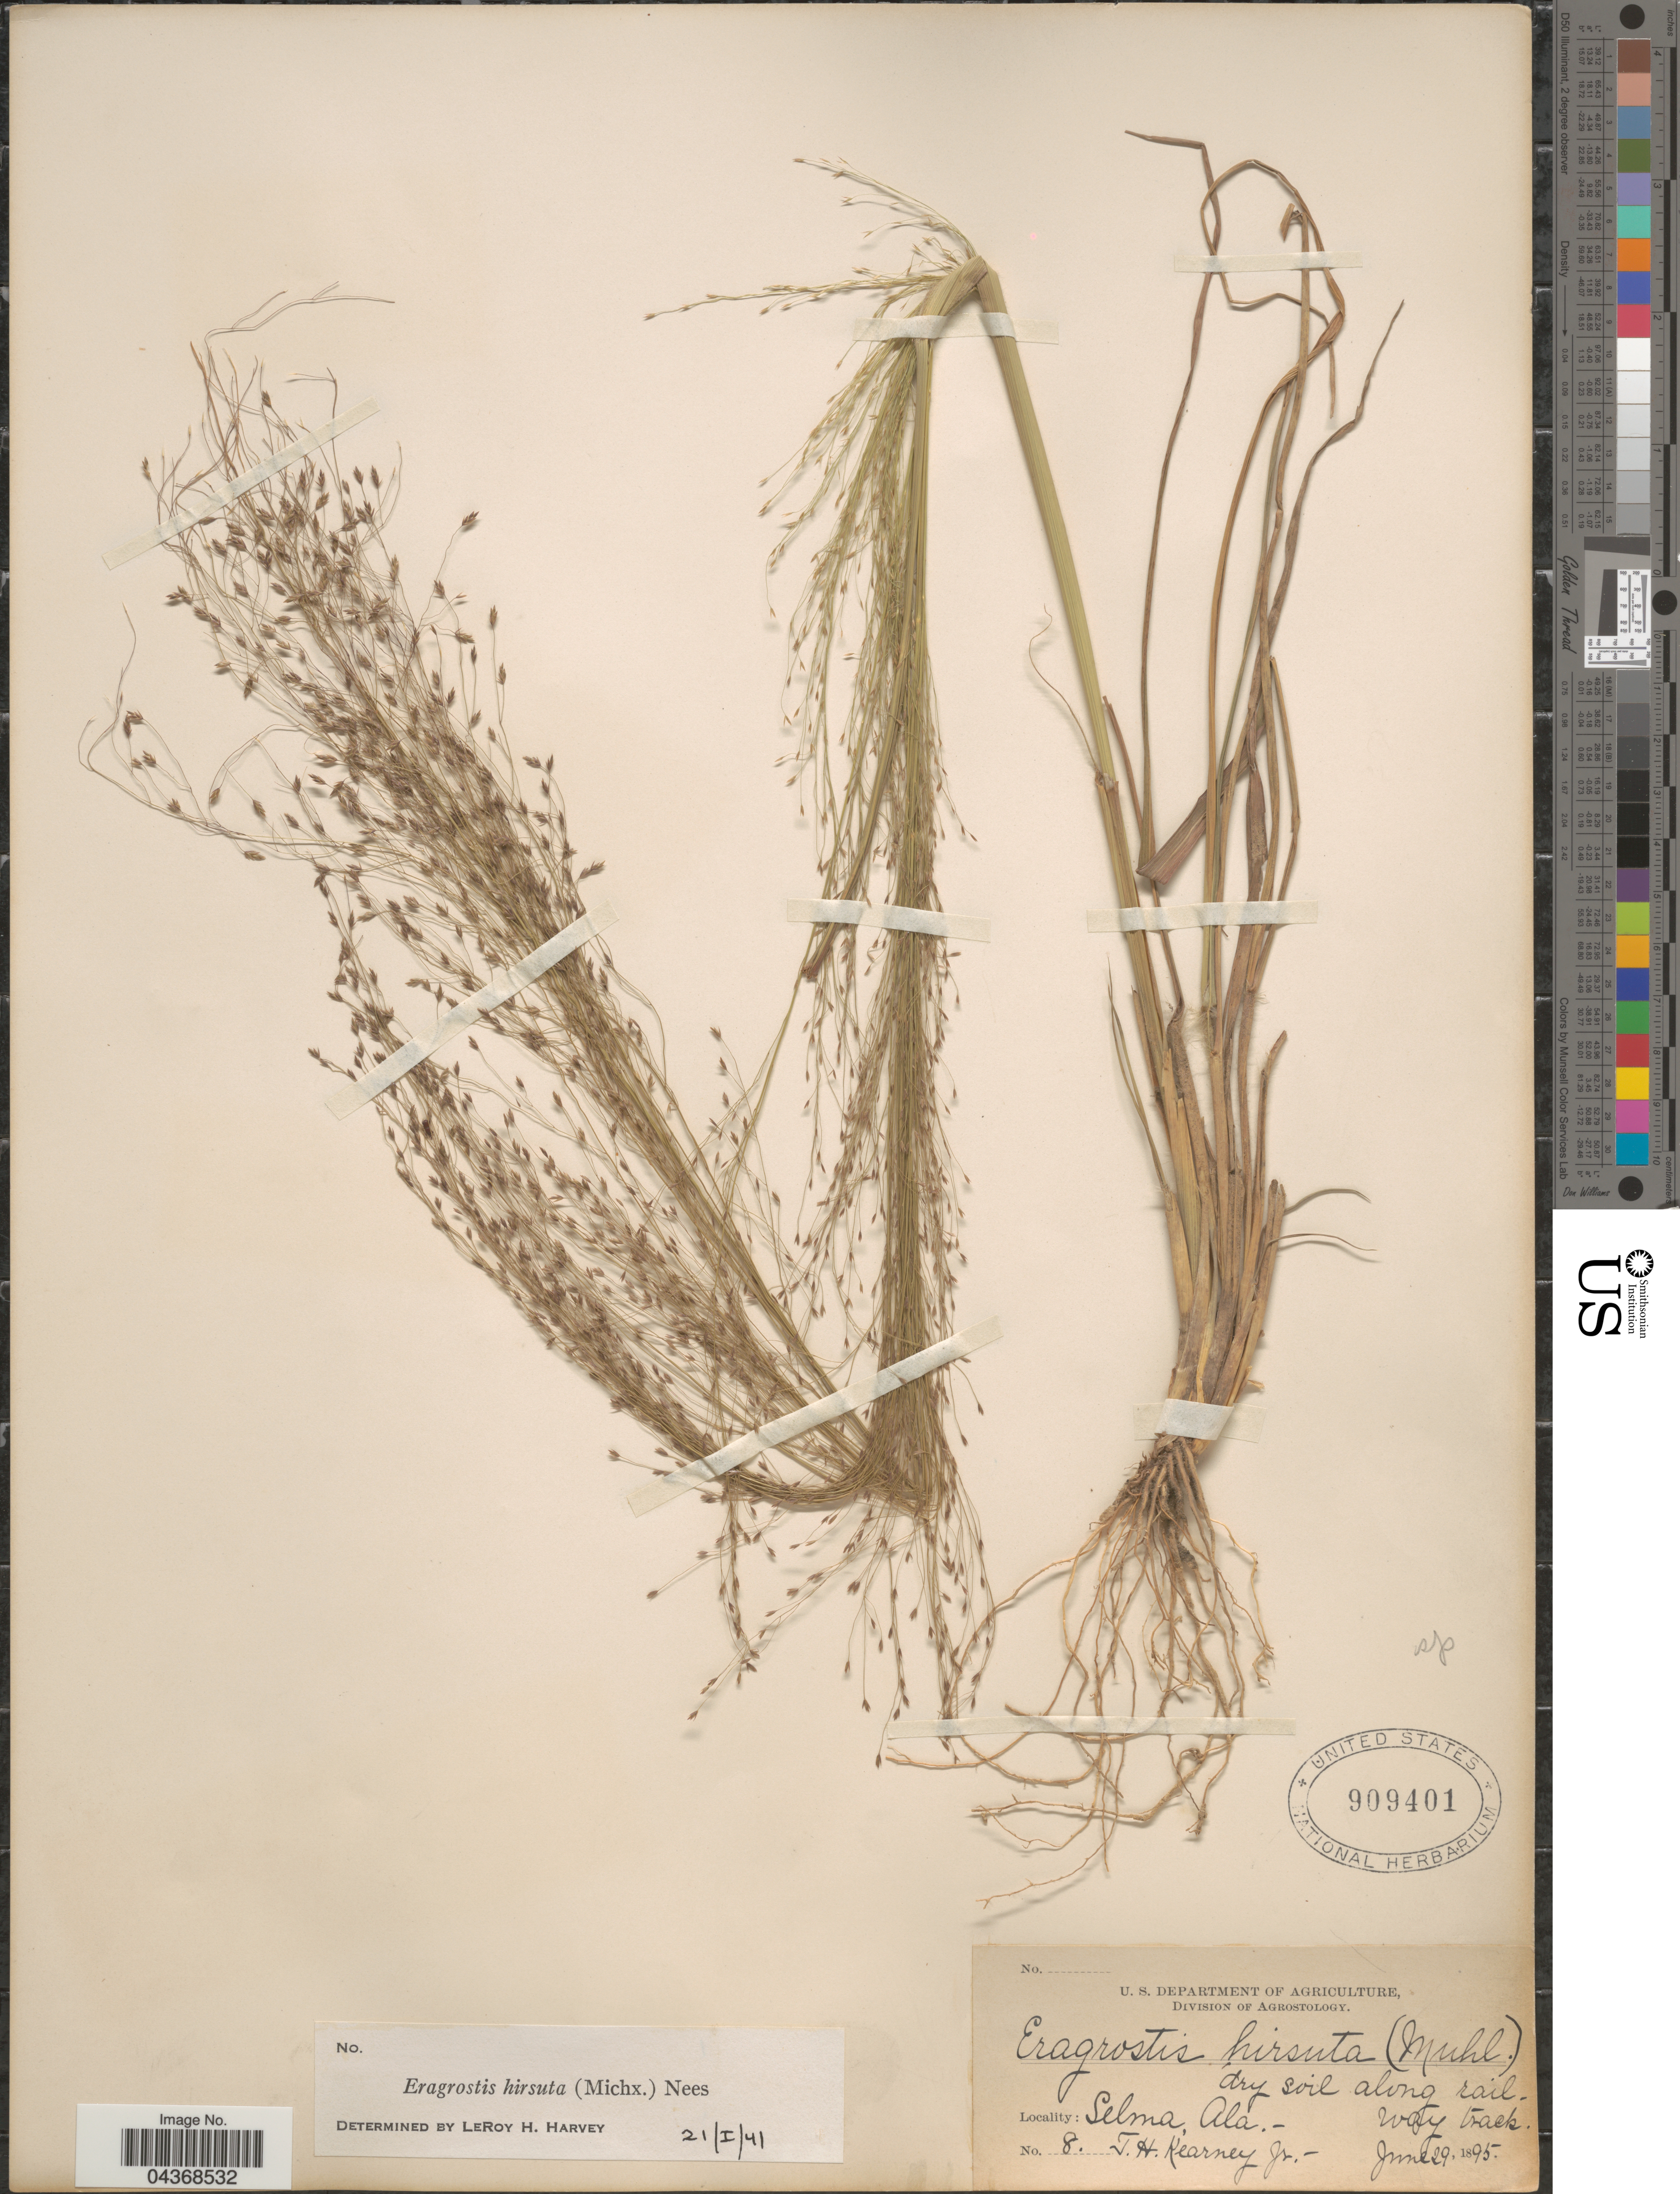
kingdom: Plantae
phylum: Tracheophyta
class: Liliopsida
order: Poales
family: Poaceae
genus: Eragrostis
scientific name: Eragrostis hirsuta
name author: (Michx.) Nees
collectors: T. H. Kearney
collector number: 8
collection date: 1895-06-29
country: United States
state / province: Alabama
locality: Along railway track. Selma.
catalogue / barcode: US 909401